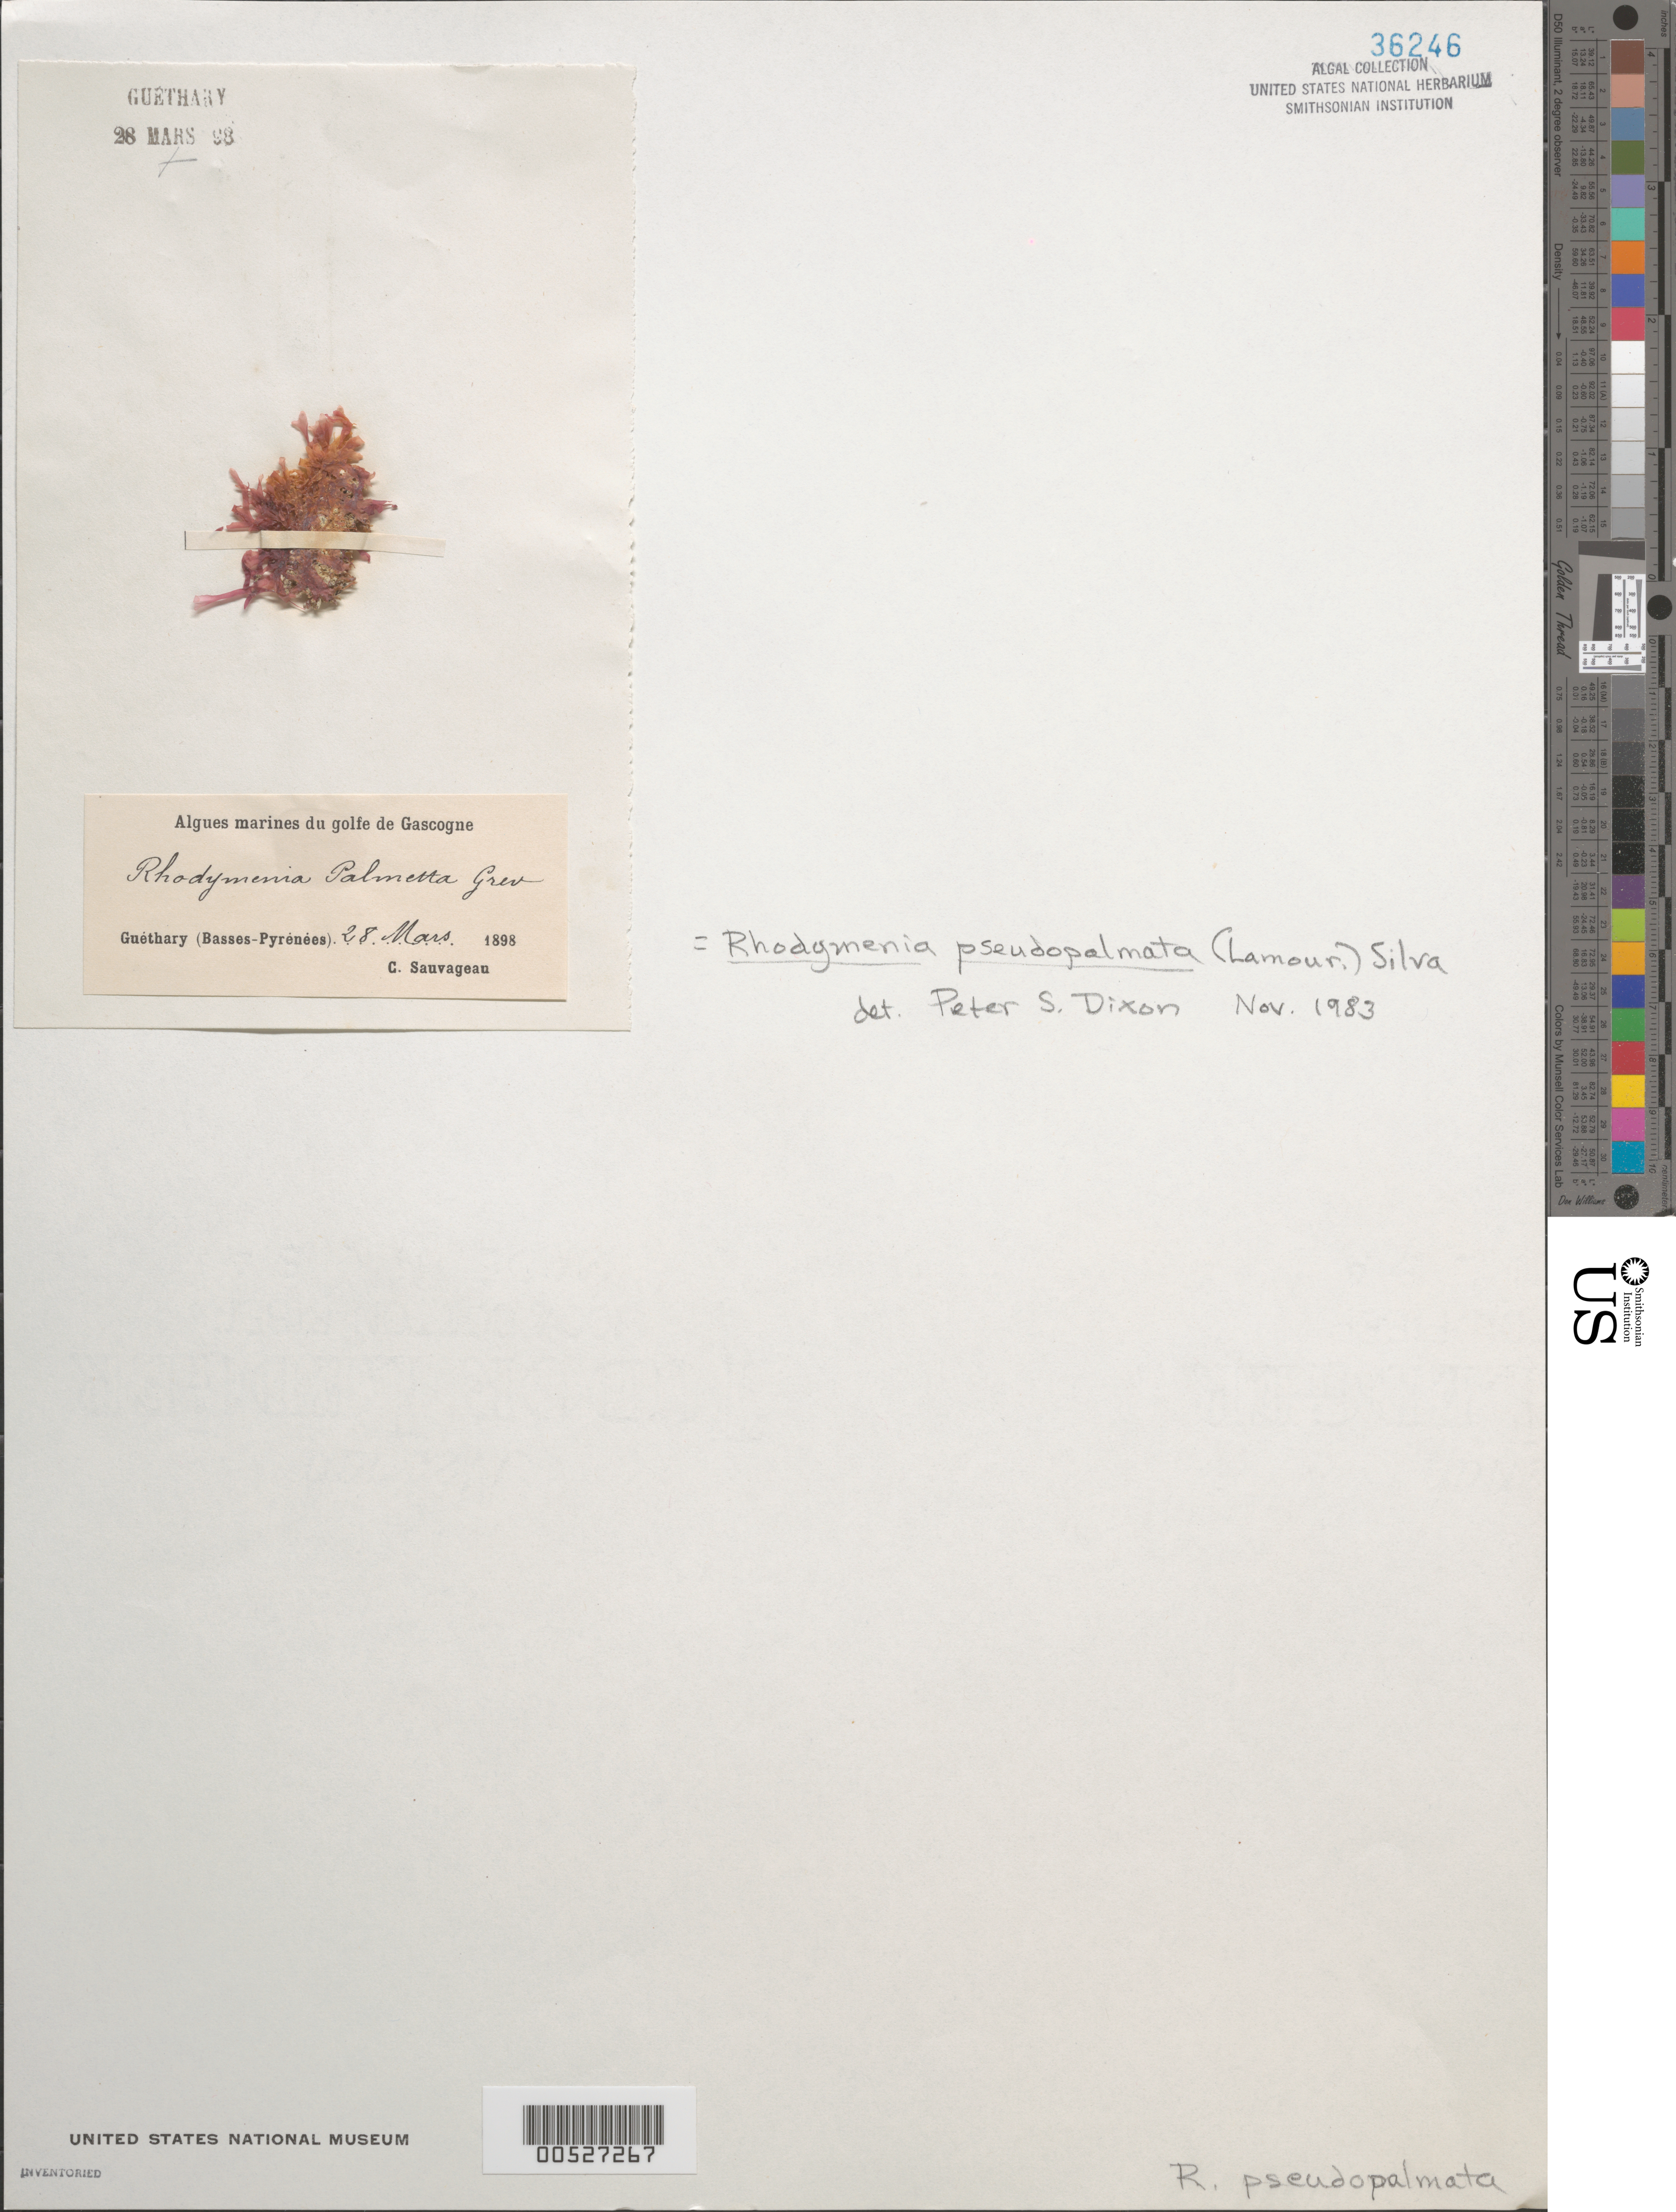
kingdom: Plantae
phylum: Rhodophyta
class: Florideophyceae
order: Rhodymeniales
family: Rhodymeniaceae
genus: Rhodymenia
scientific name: Rhodymenia pseudopalmata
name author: (J.V.Lamouroux) P.C. Silva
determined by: Dixon, P. S.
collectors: C. F. Sauvageau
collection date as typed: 28 Mar 1898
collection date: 1898-03-28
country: France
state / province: Nouvelle-Aquitaine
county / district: Pyrénées-Atlantiques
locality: Guethary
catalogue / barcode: US 36246